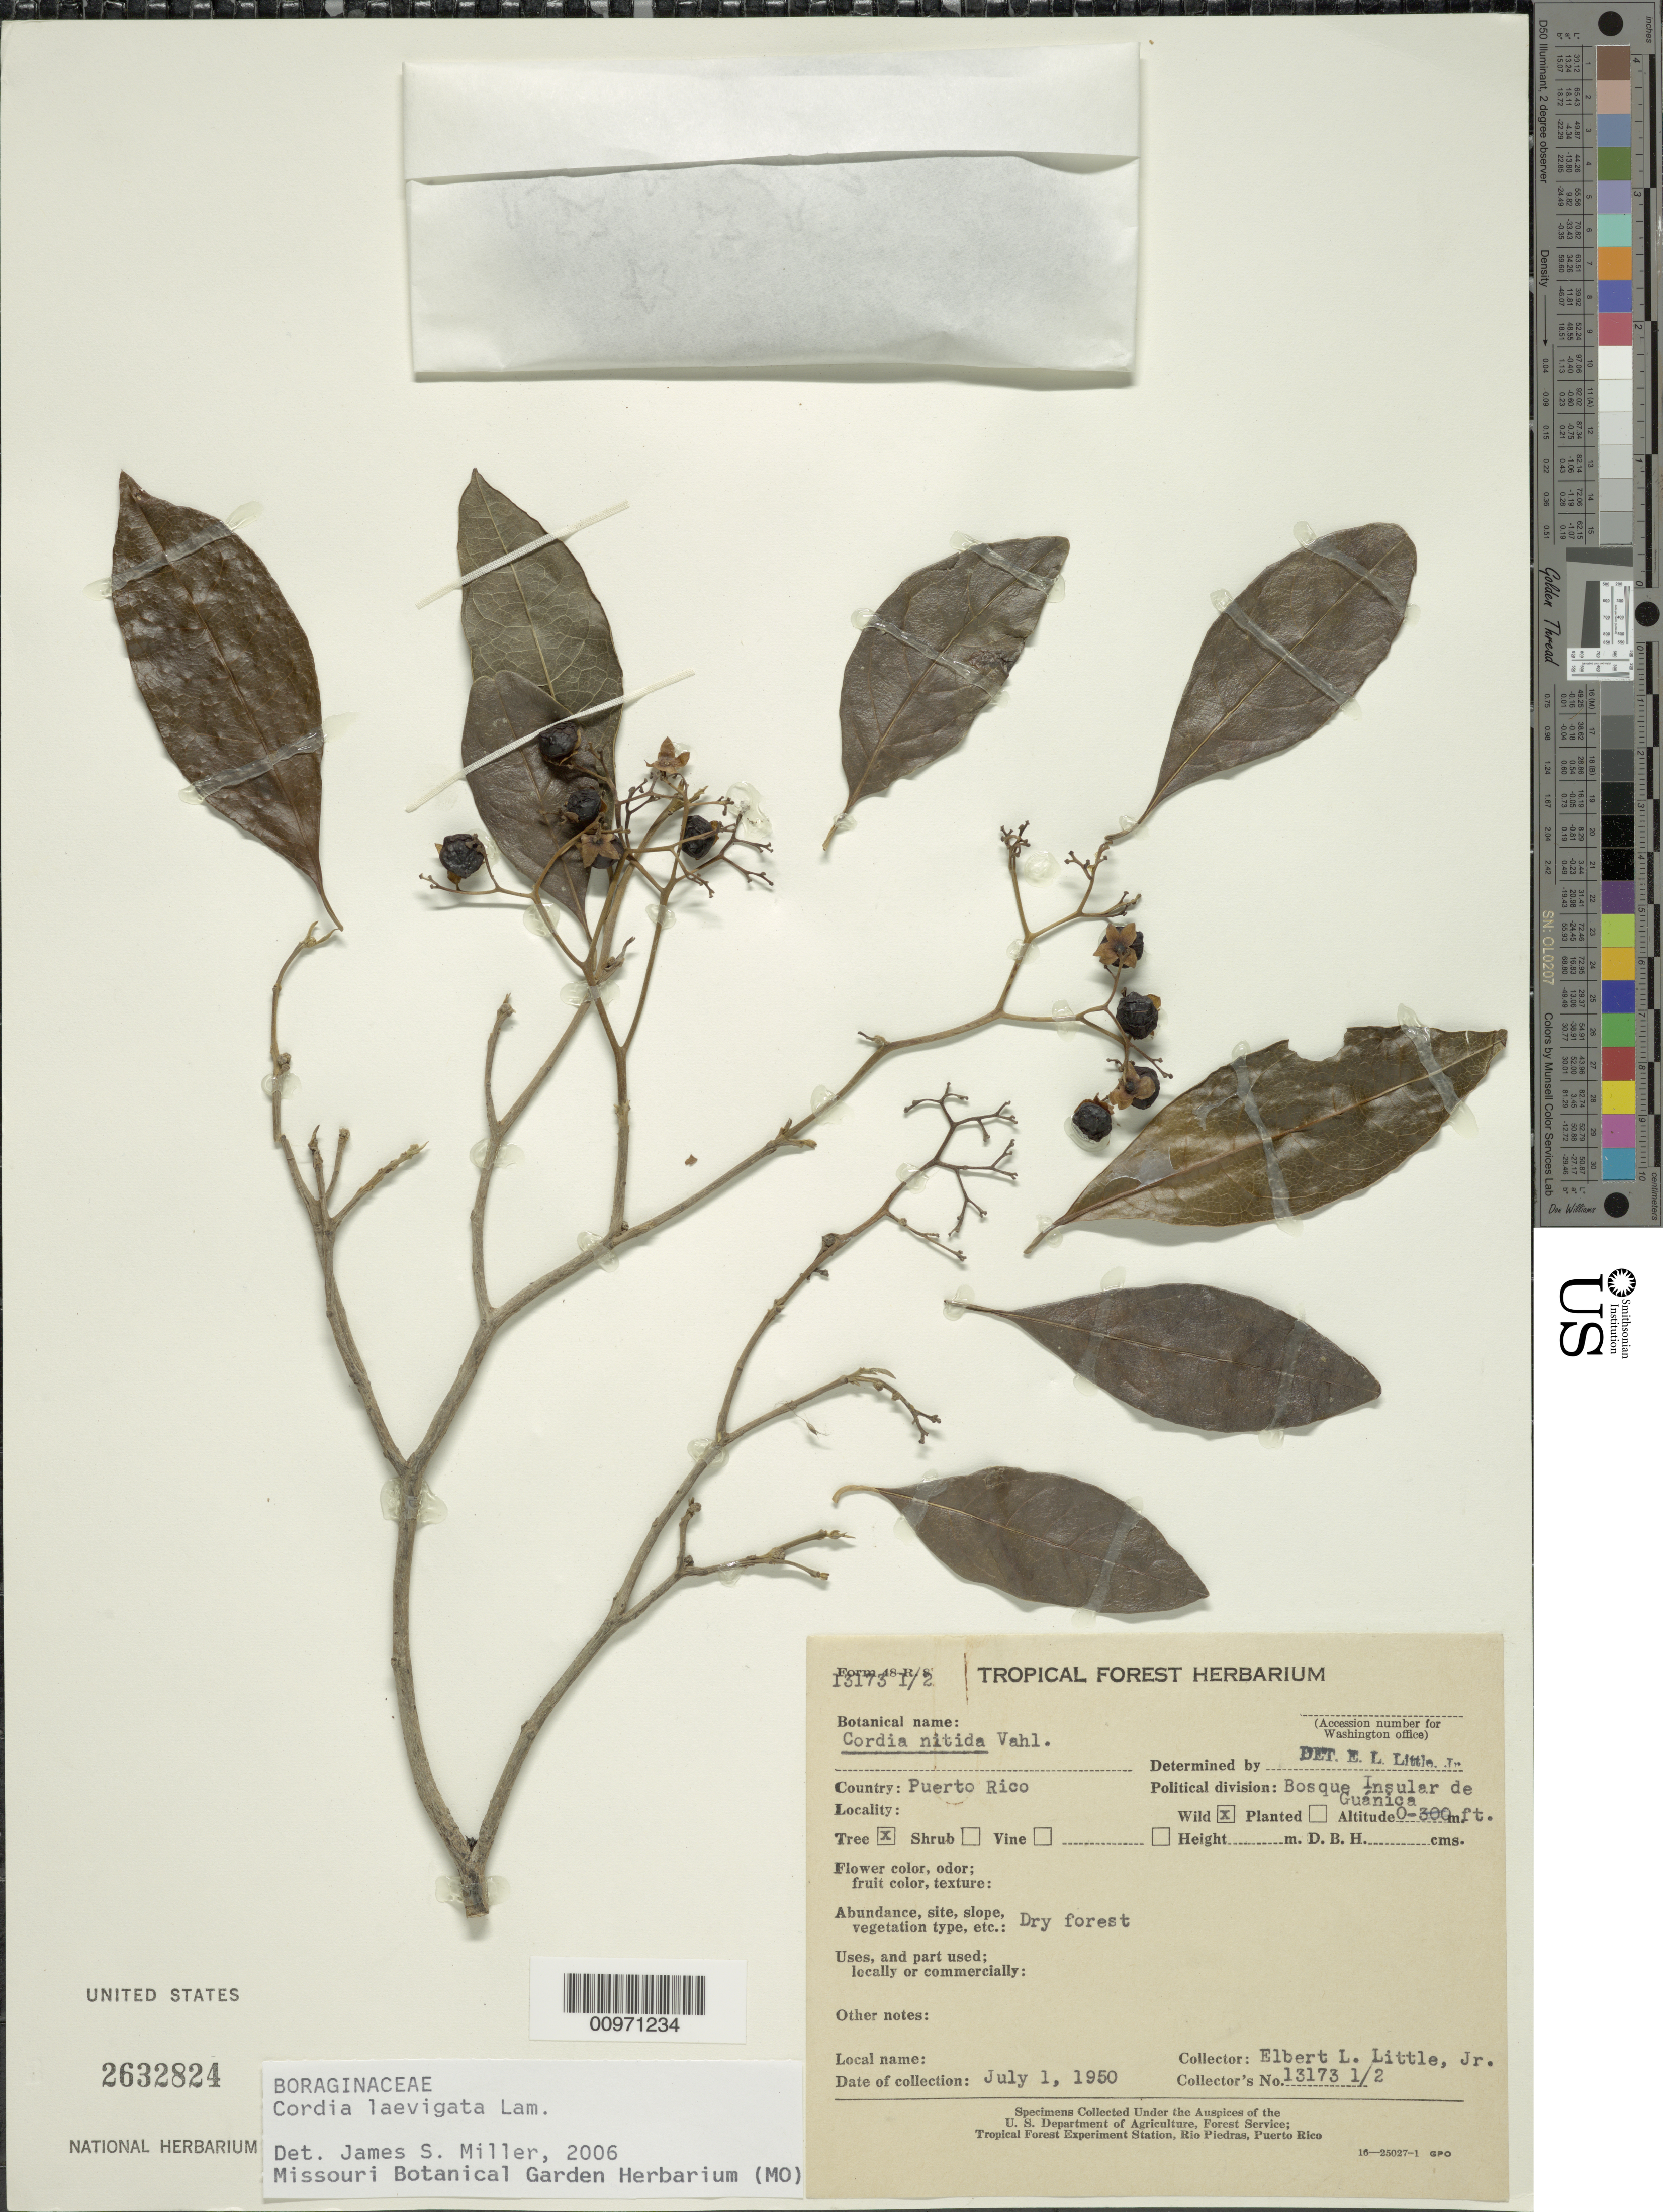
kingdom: Plantae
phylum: Tracheophyta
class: Magnoliopsida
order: Boraginales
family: Cordiaceae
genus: Cordia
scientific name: Cordia laevigata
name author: Lam.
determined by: Miller, James S., (MO), Missouri Botanical Garden (UNITED STATES)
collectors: E. L. Little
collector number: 13173 ½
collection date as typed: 01 Jul 1950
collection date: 1950-07-01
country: Puerto Rico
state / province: Guánica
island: Puerto Rico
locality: Bosque Insular de Guanica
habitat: Dry forest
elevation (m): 0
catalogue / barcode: US 2632824